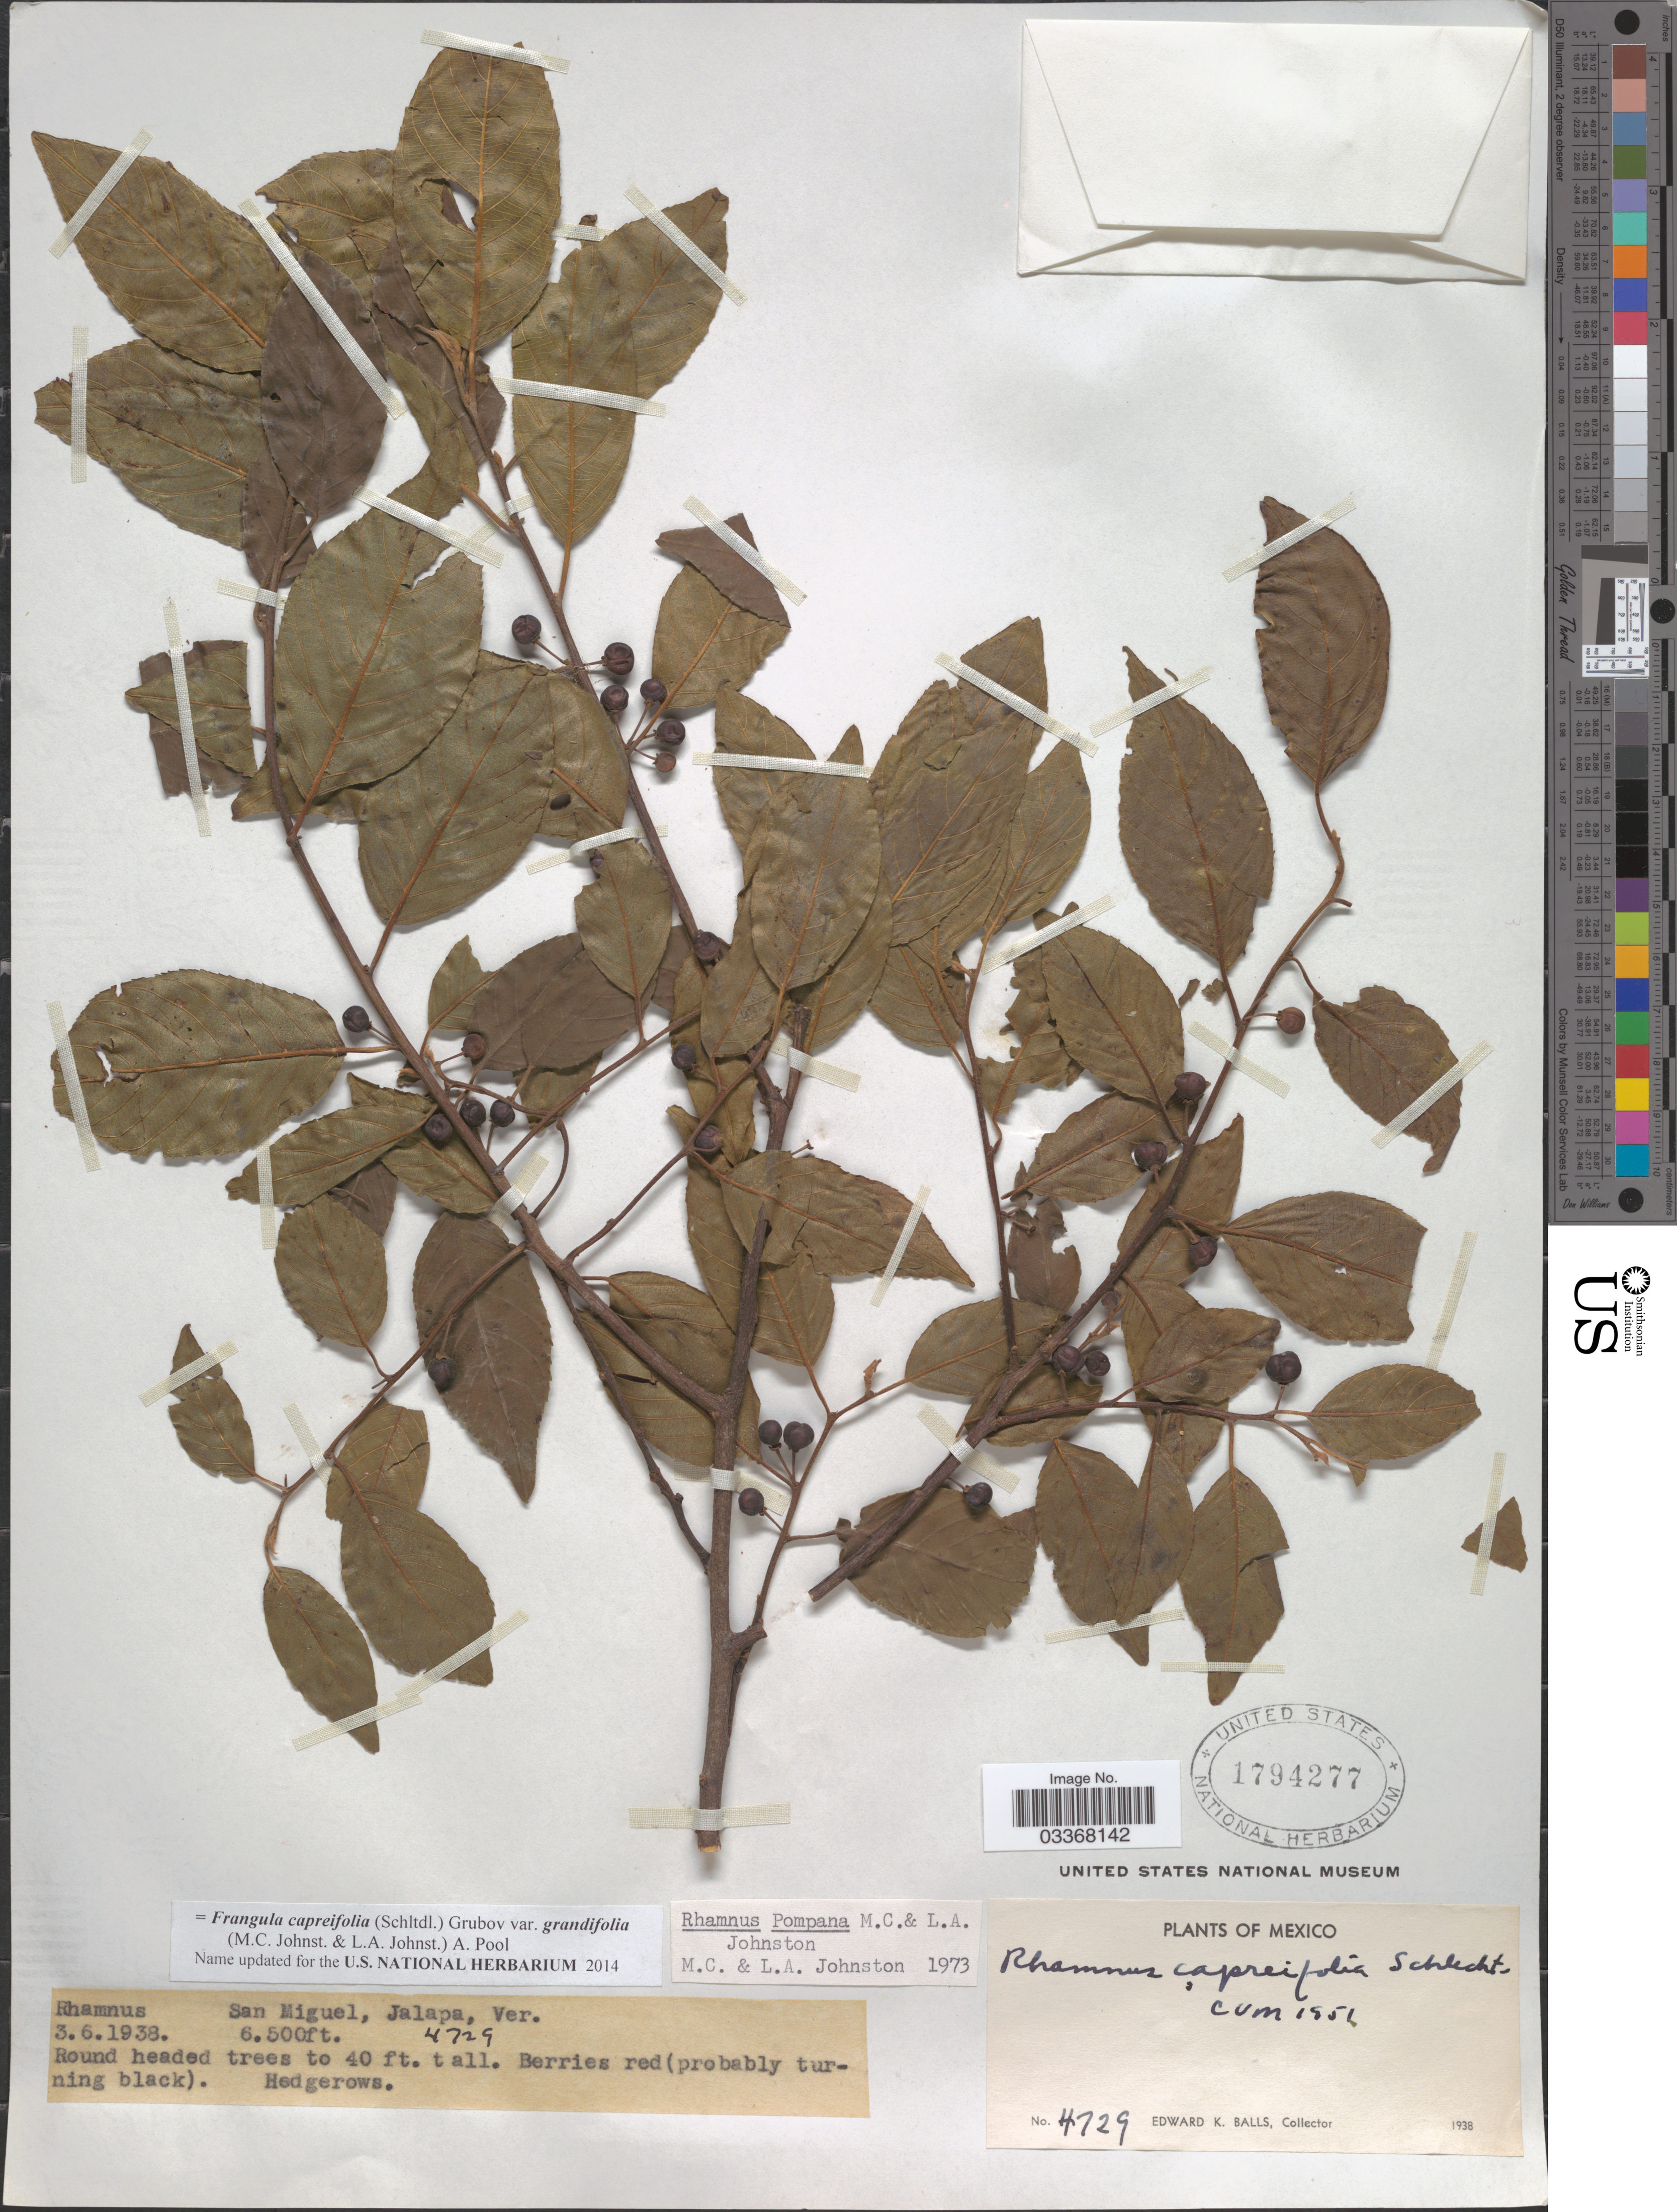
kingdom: Plantae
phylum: Tracheophyta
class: Magnoliopsida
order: Rosales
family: Rhamnaceae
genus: Frangula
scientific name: Frangula capreifolia var. grandifolia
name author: (M.C. Johnst. & L.A. Johnst.) A. Pool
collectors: E. K. Balls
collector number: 4729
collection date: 1938-06-03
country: Mexico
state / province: Veracruz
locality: San Miguel, Jalapa, Ver.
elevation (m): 1981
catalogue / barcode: US 1794277